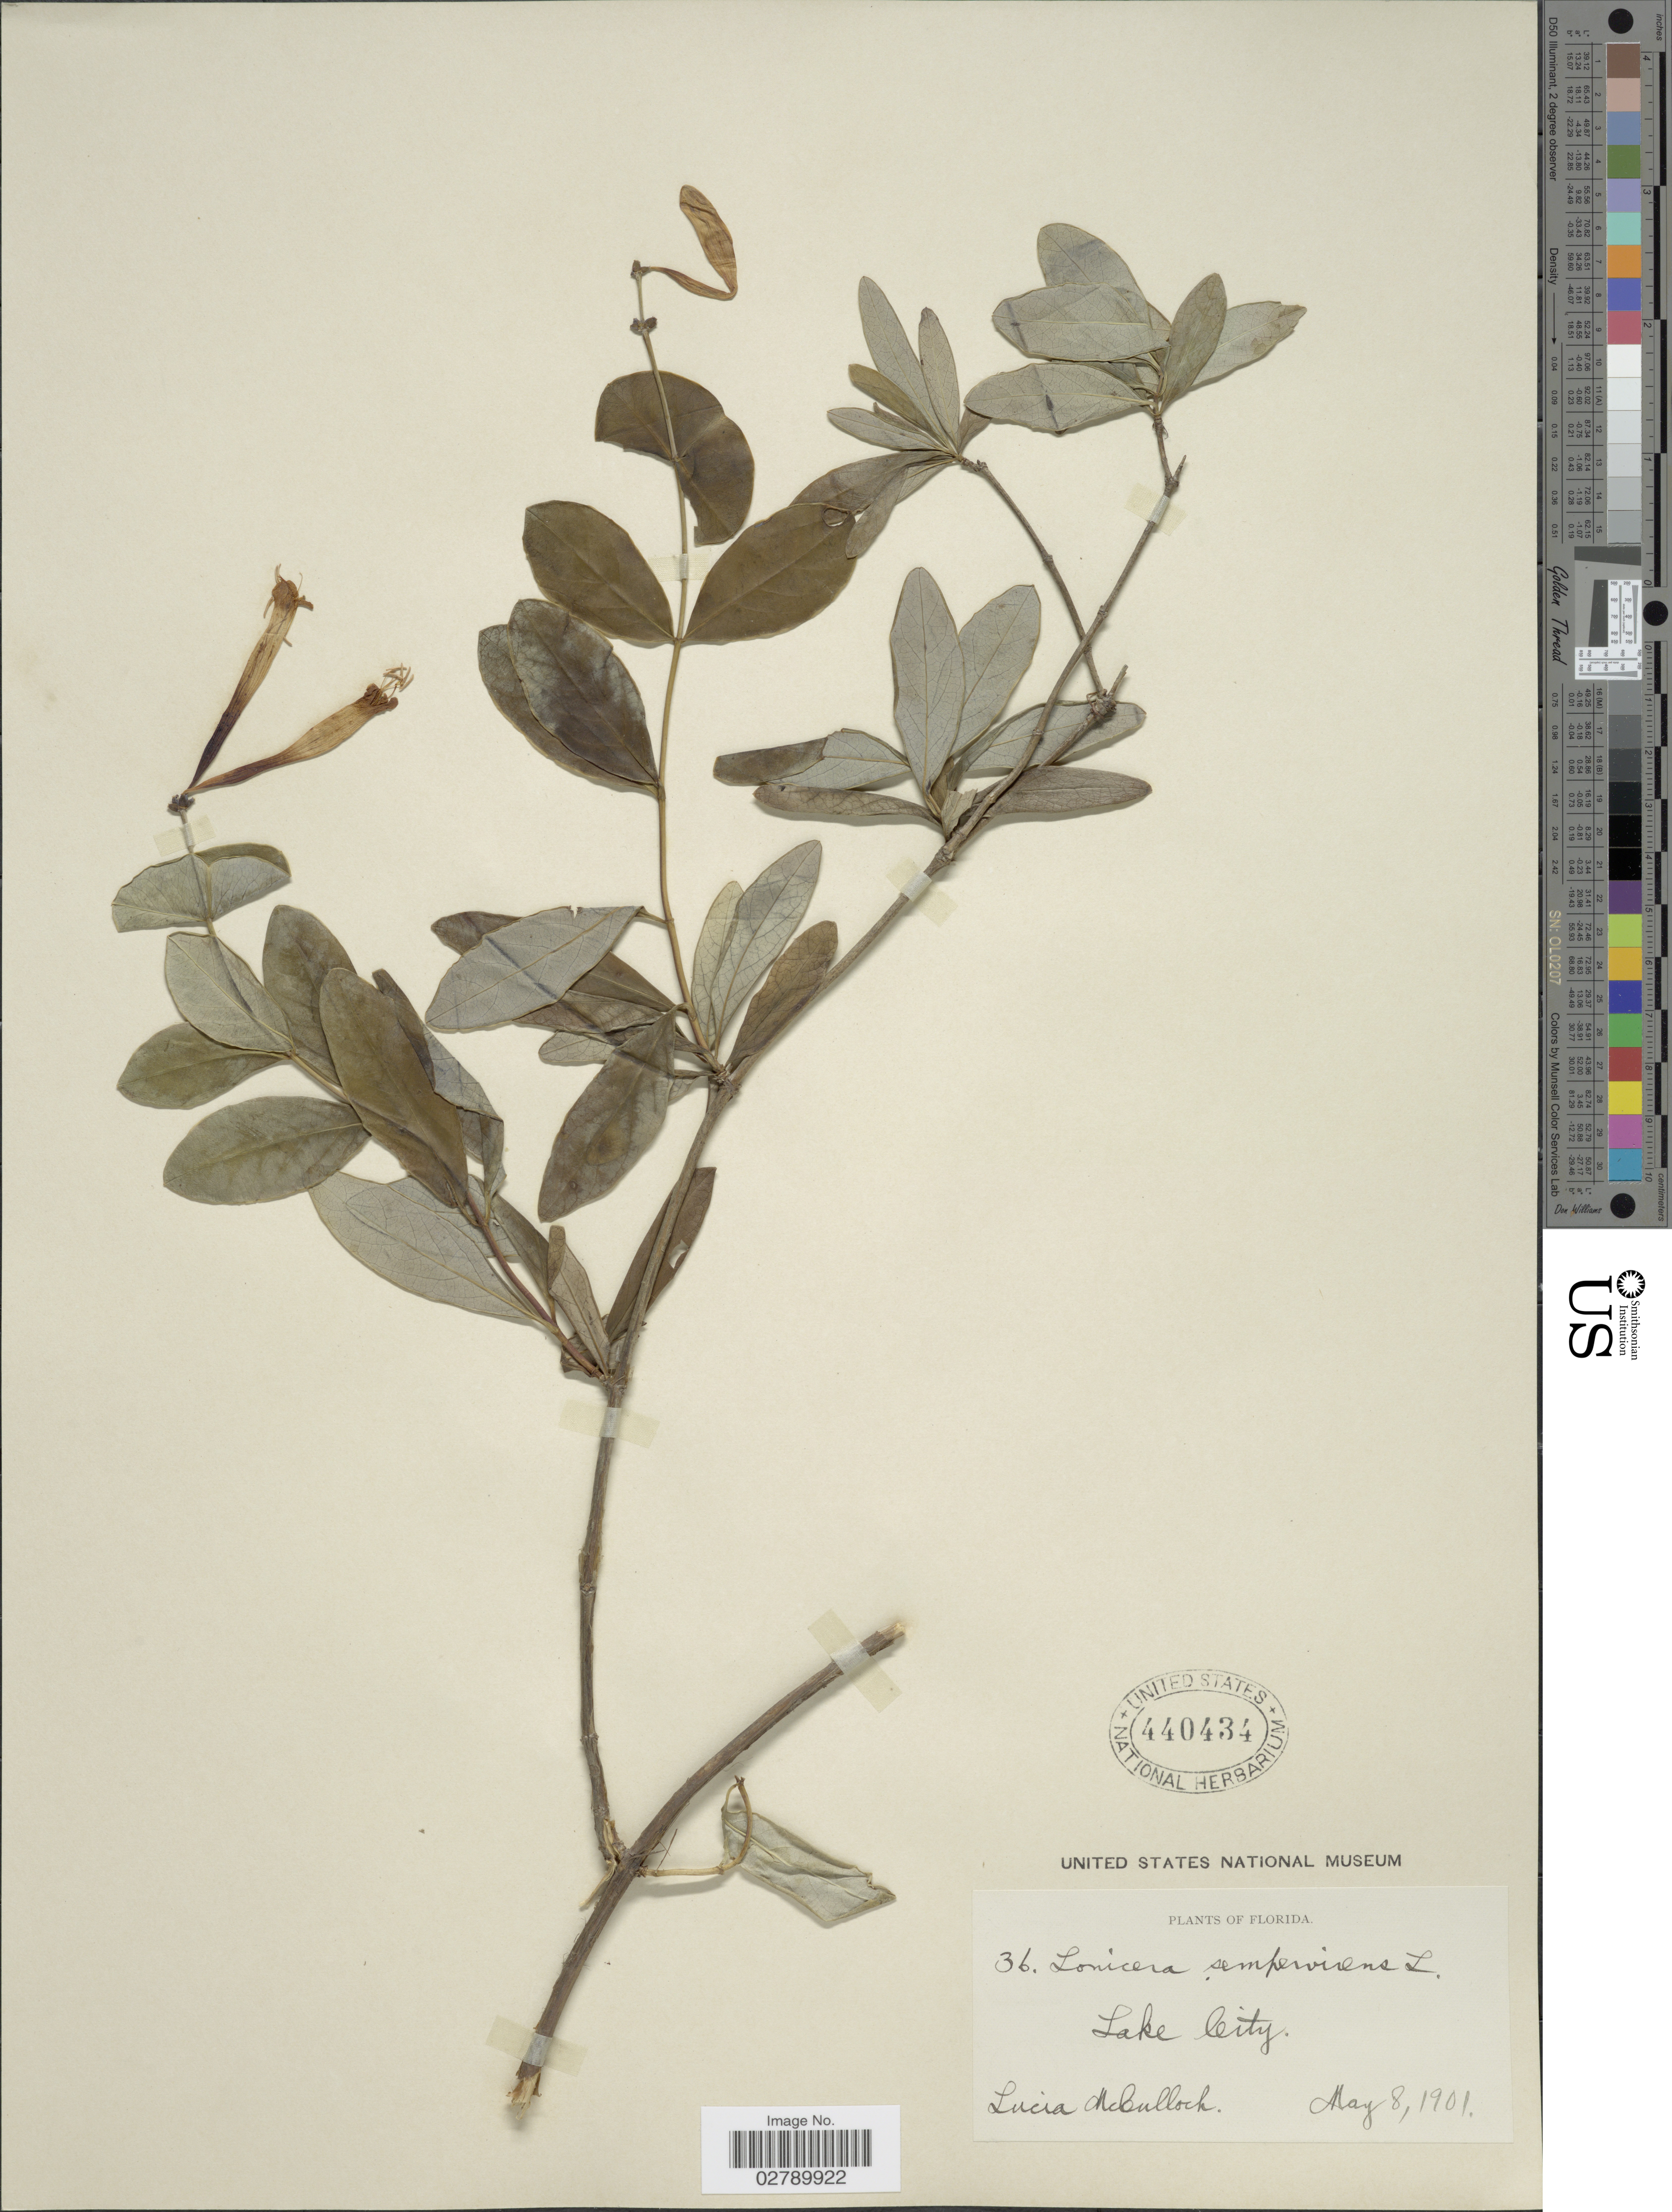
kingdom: Plantae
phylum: Tracheophyta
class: Magnoliopsida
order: Dipsacales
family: Caprifoliaceae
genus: Lonicera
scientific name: Lonicera sempervirens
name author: L.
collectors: L. McCulloch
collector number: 36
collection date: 1901-05-08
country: United States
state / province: Florida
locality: Lake City.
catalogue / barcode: US 440434